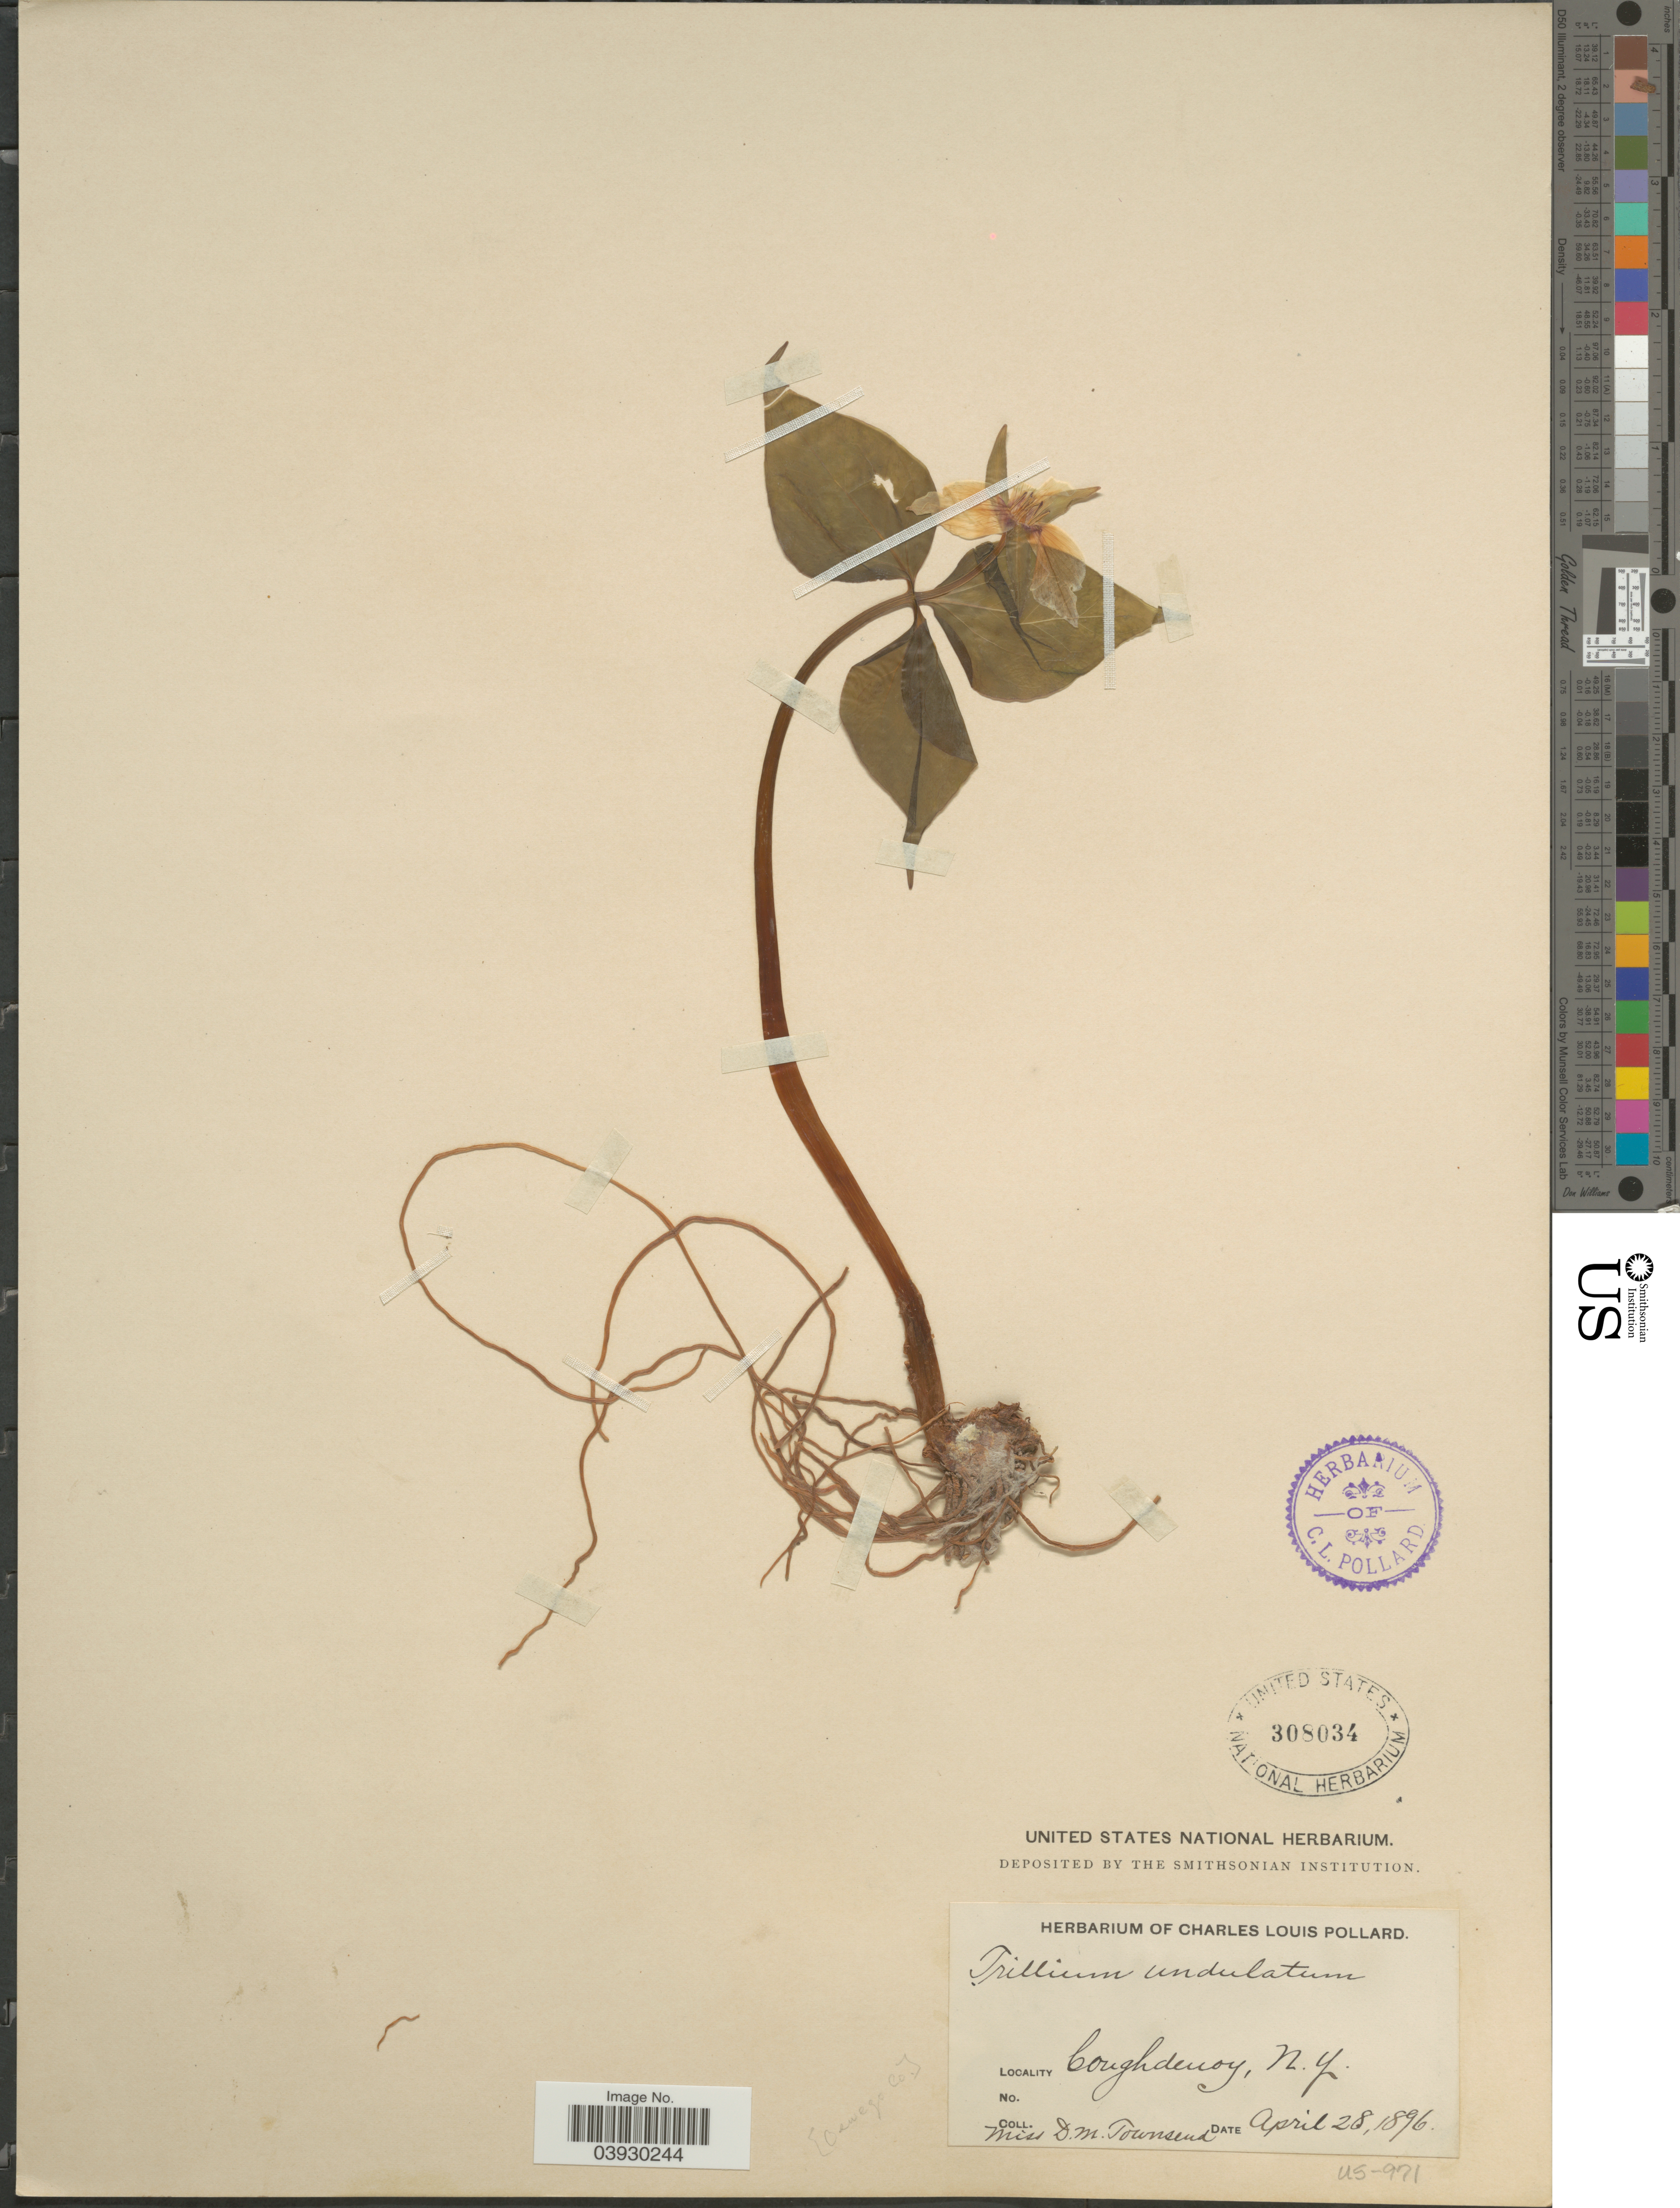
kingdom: Plantae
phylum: Tracheophyta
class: Liliopsida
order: Liliales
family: Melanthiaceae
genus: Trillium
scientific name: Trillium undulatum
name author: Willd.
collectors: D. Townsend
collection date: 1896-04-28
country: United States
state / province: New York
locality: Caughdenoy. Oswego Co.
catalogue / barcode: US 308034